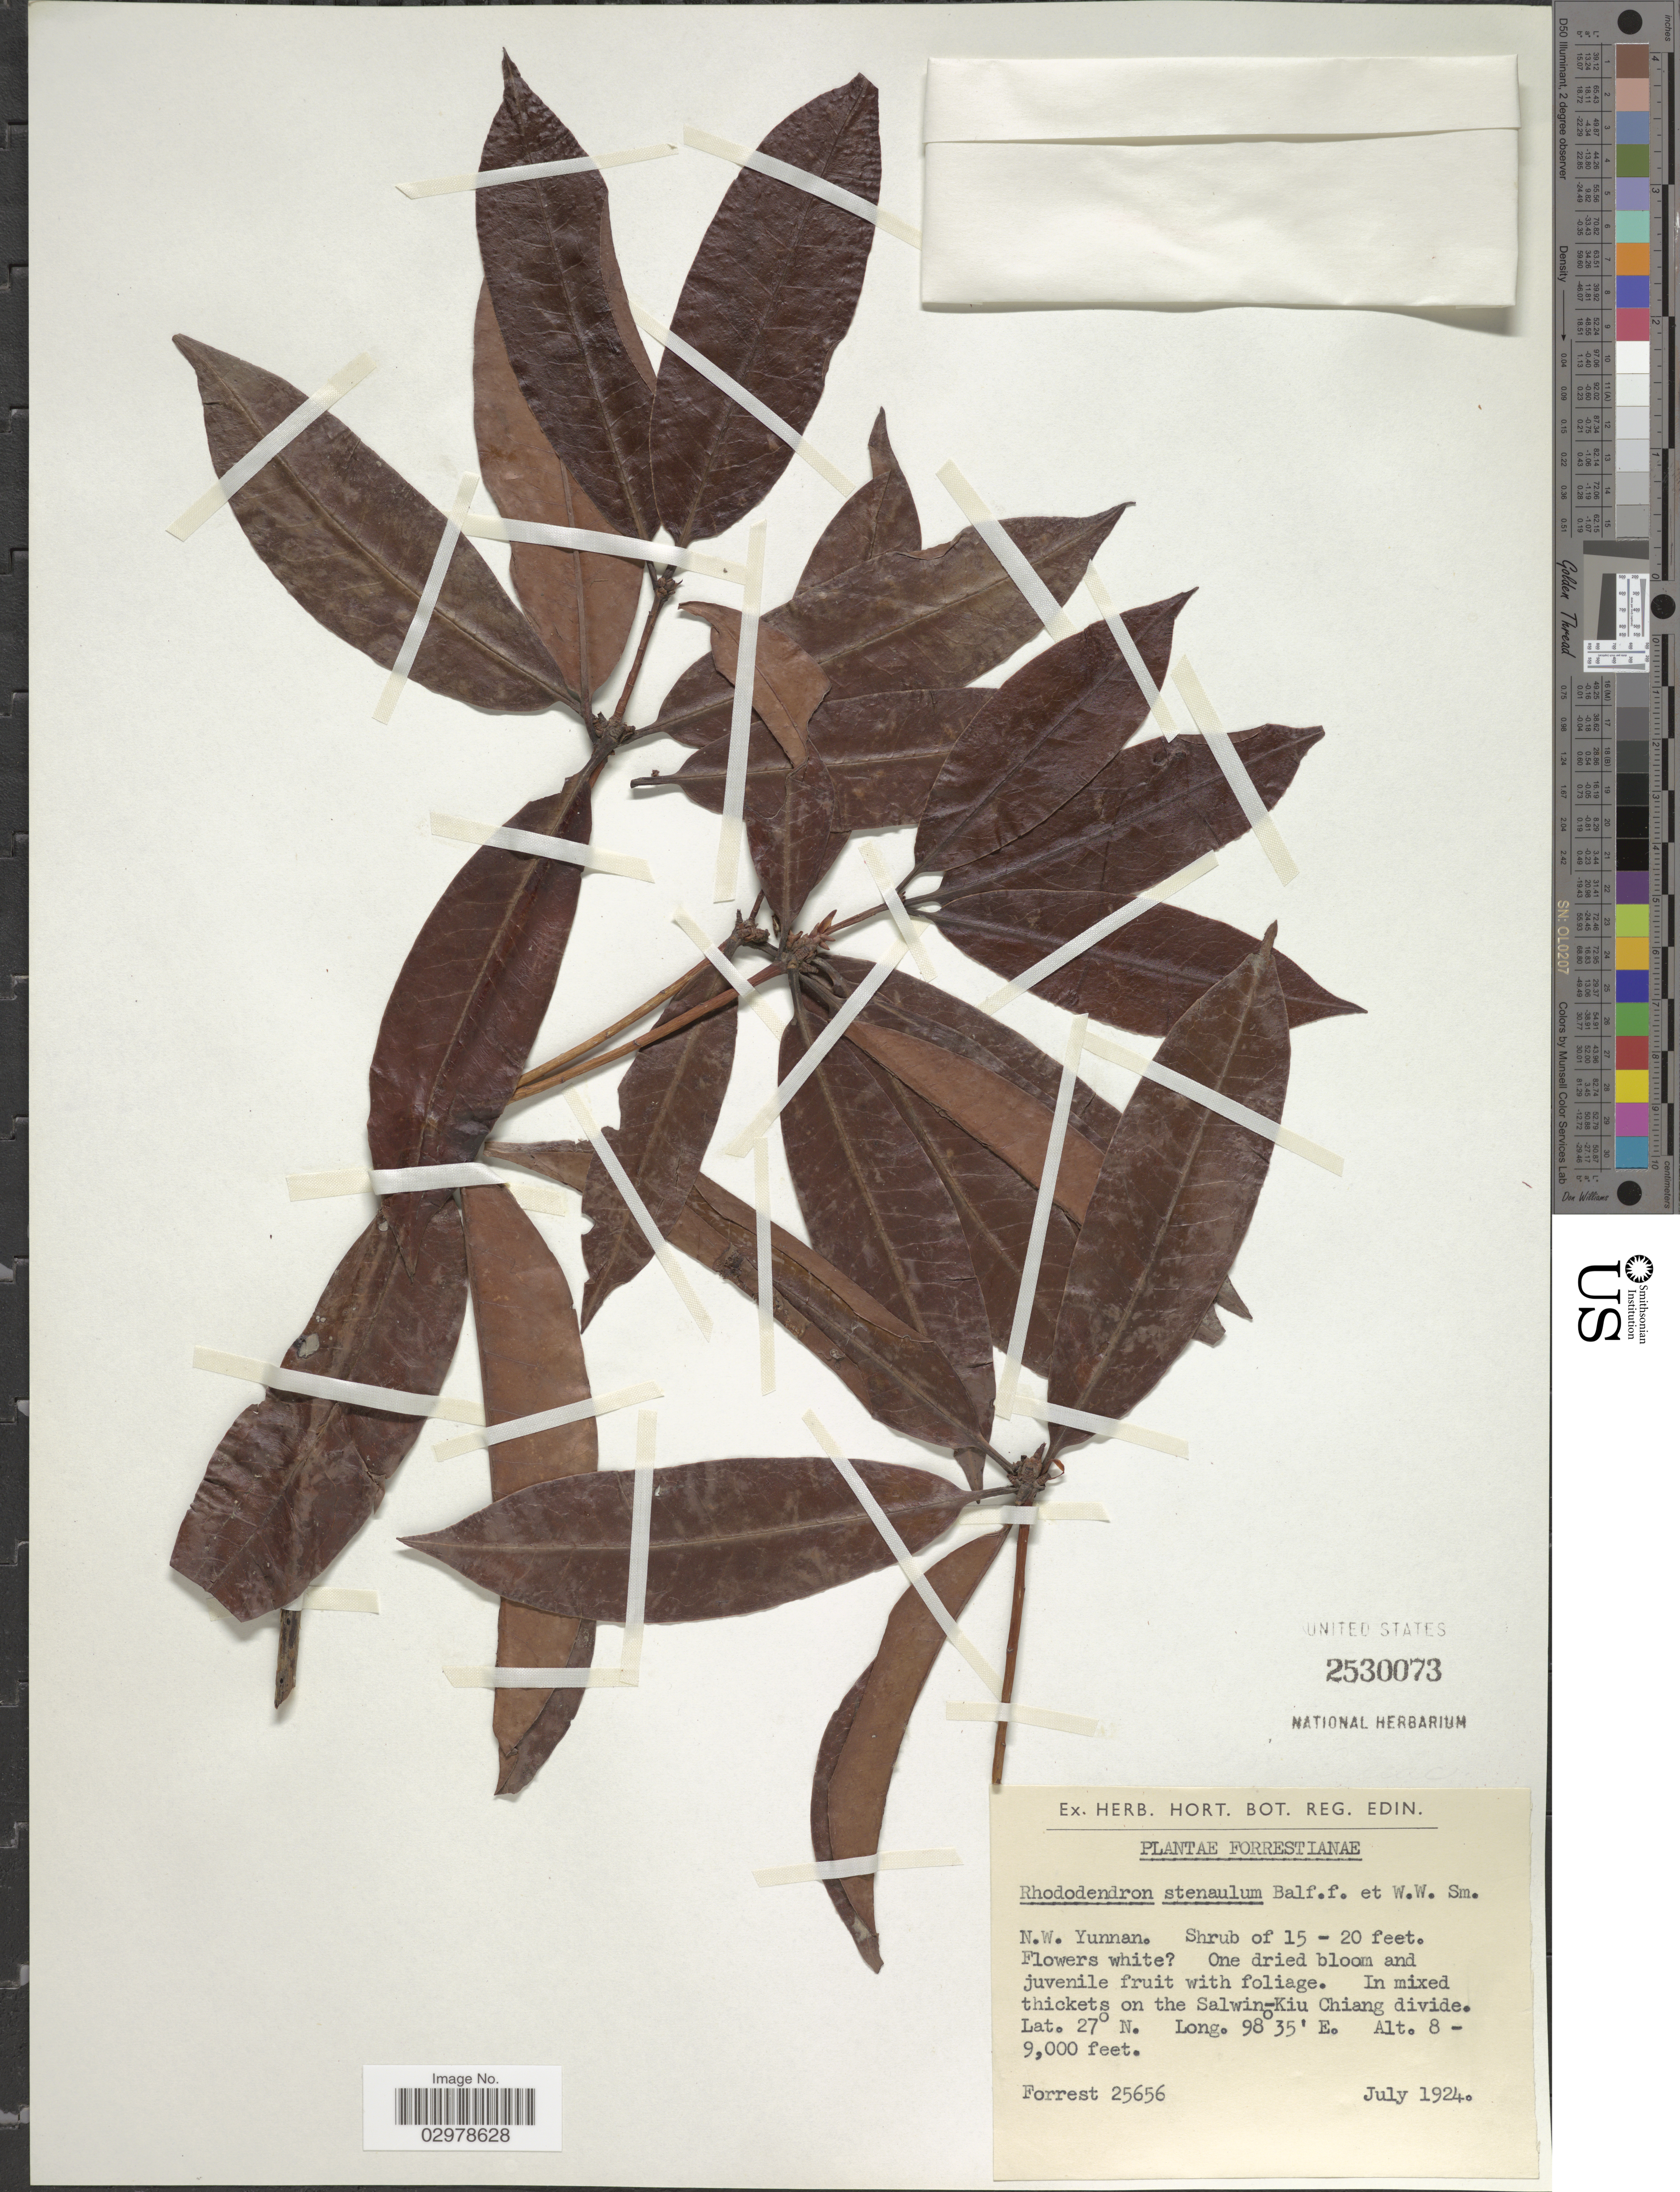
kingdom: Plantae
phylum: Tracheophyta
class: Magnoliopsida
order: Ericales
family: Ericaceae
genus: Rhododendron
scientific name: Rhododendron stenaulum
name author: Balf. f. & W.W. Sm.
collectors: -. Forrest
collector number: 25656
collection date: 1924-07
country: China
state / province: Yunnan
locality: N.W. Yunnan. In mixed thickets on the Salwin-Kiu Chiang divide.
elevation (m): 2438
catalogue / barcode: US 2530073